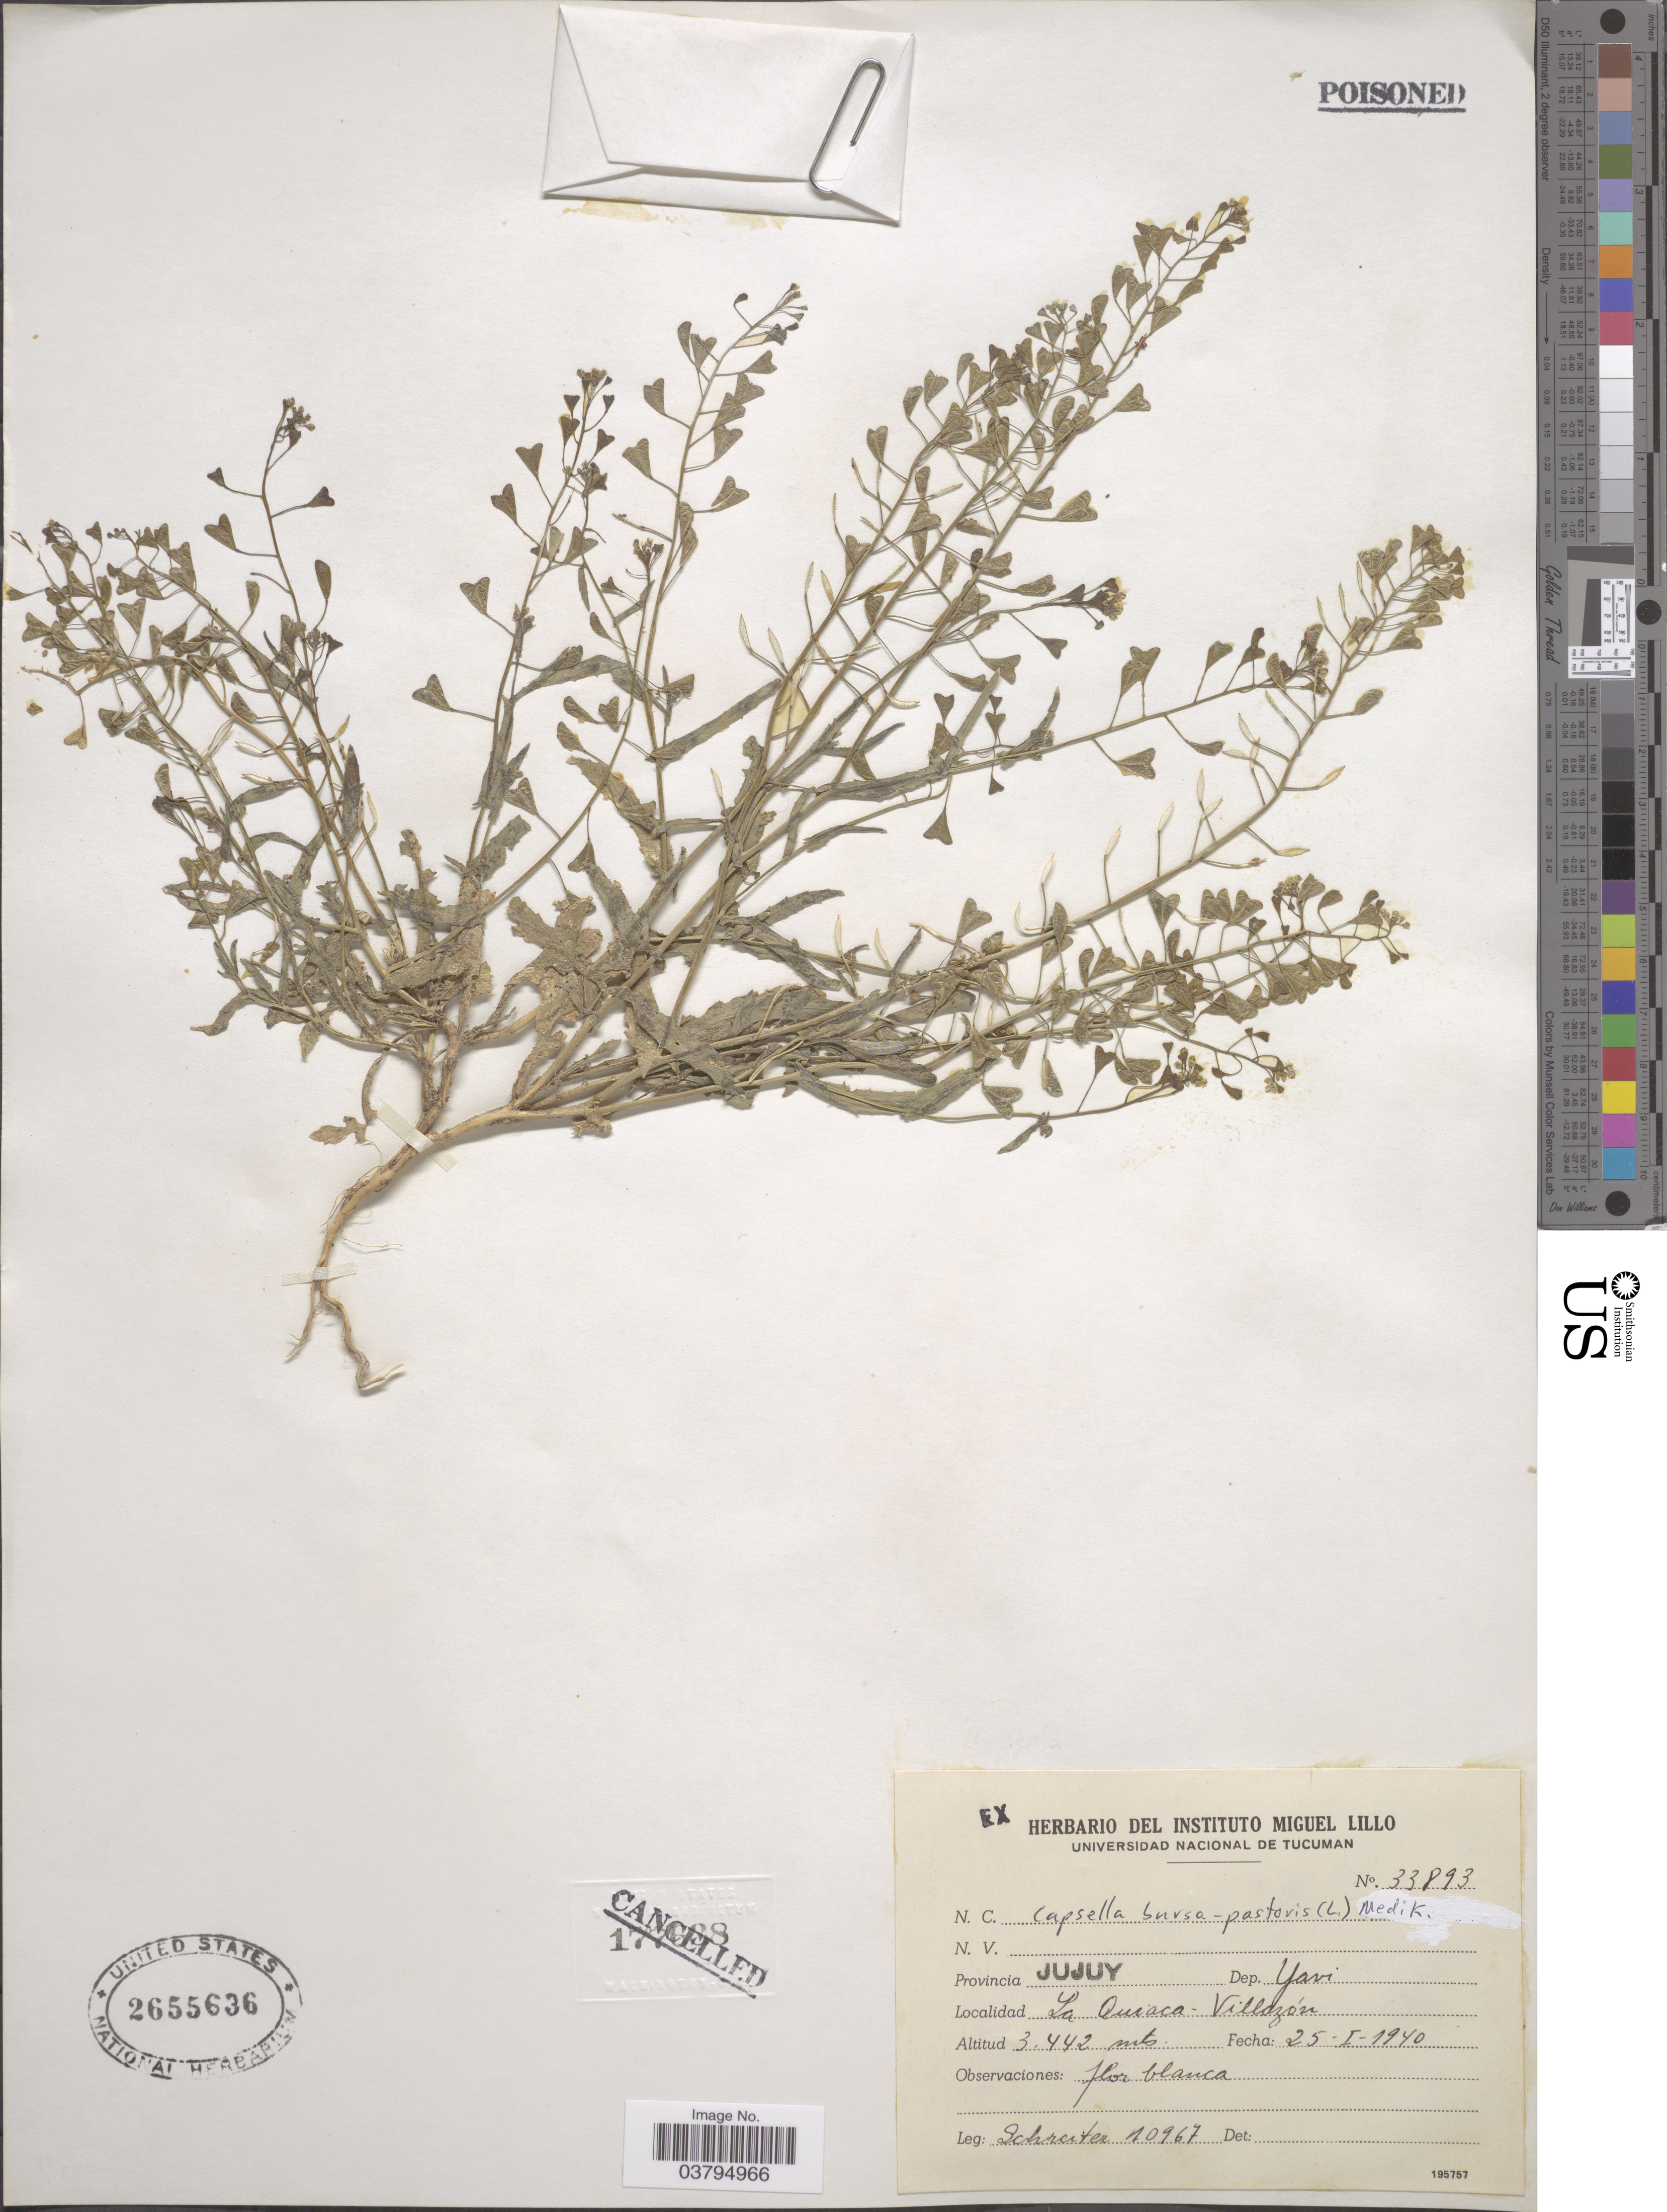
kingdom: Plantae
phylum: Tracheophyta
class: Magnoliopsida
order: Brassicales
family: Brassicaceae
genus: Capsella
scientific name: Capsella bursa-pastoris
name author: (L.) Medik.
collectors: Schruter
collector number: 10967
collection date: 1940-01-25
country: Argentina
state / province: Jujuy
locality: Dep. Yavi. La Quiaca- Villazón.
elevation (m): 3442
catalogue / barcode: US 2655636